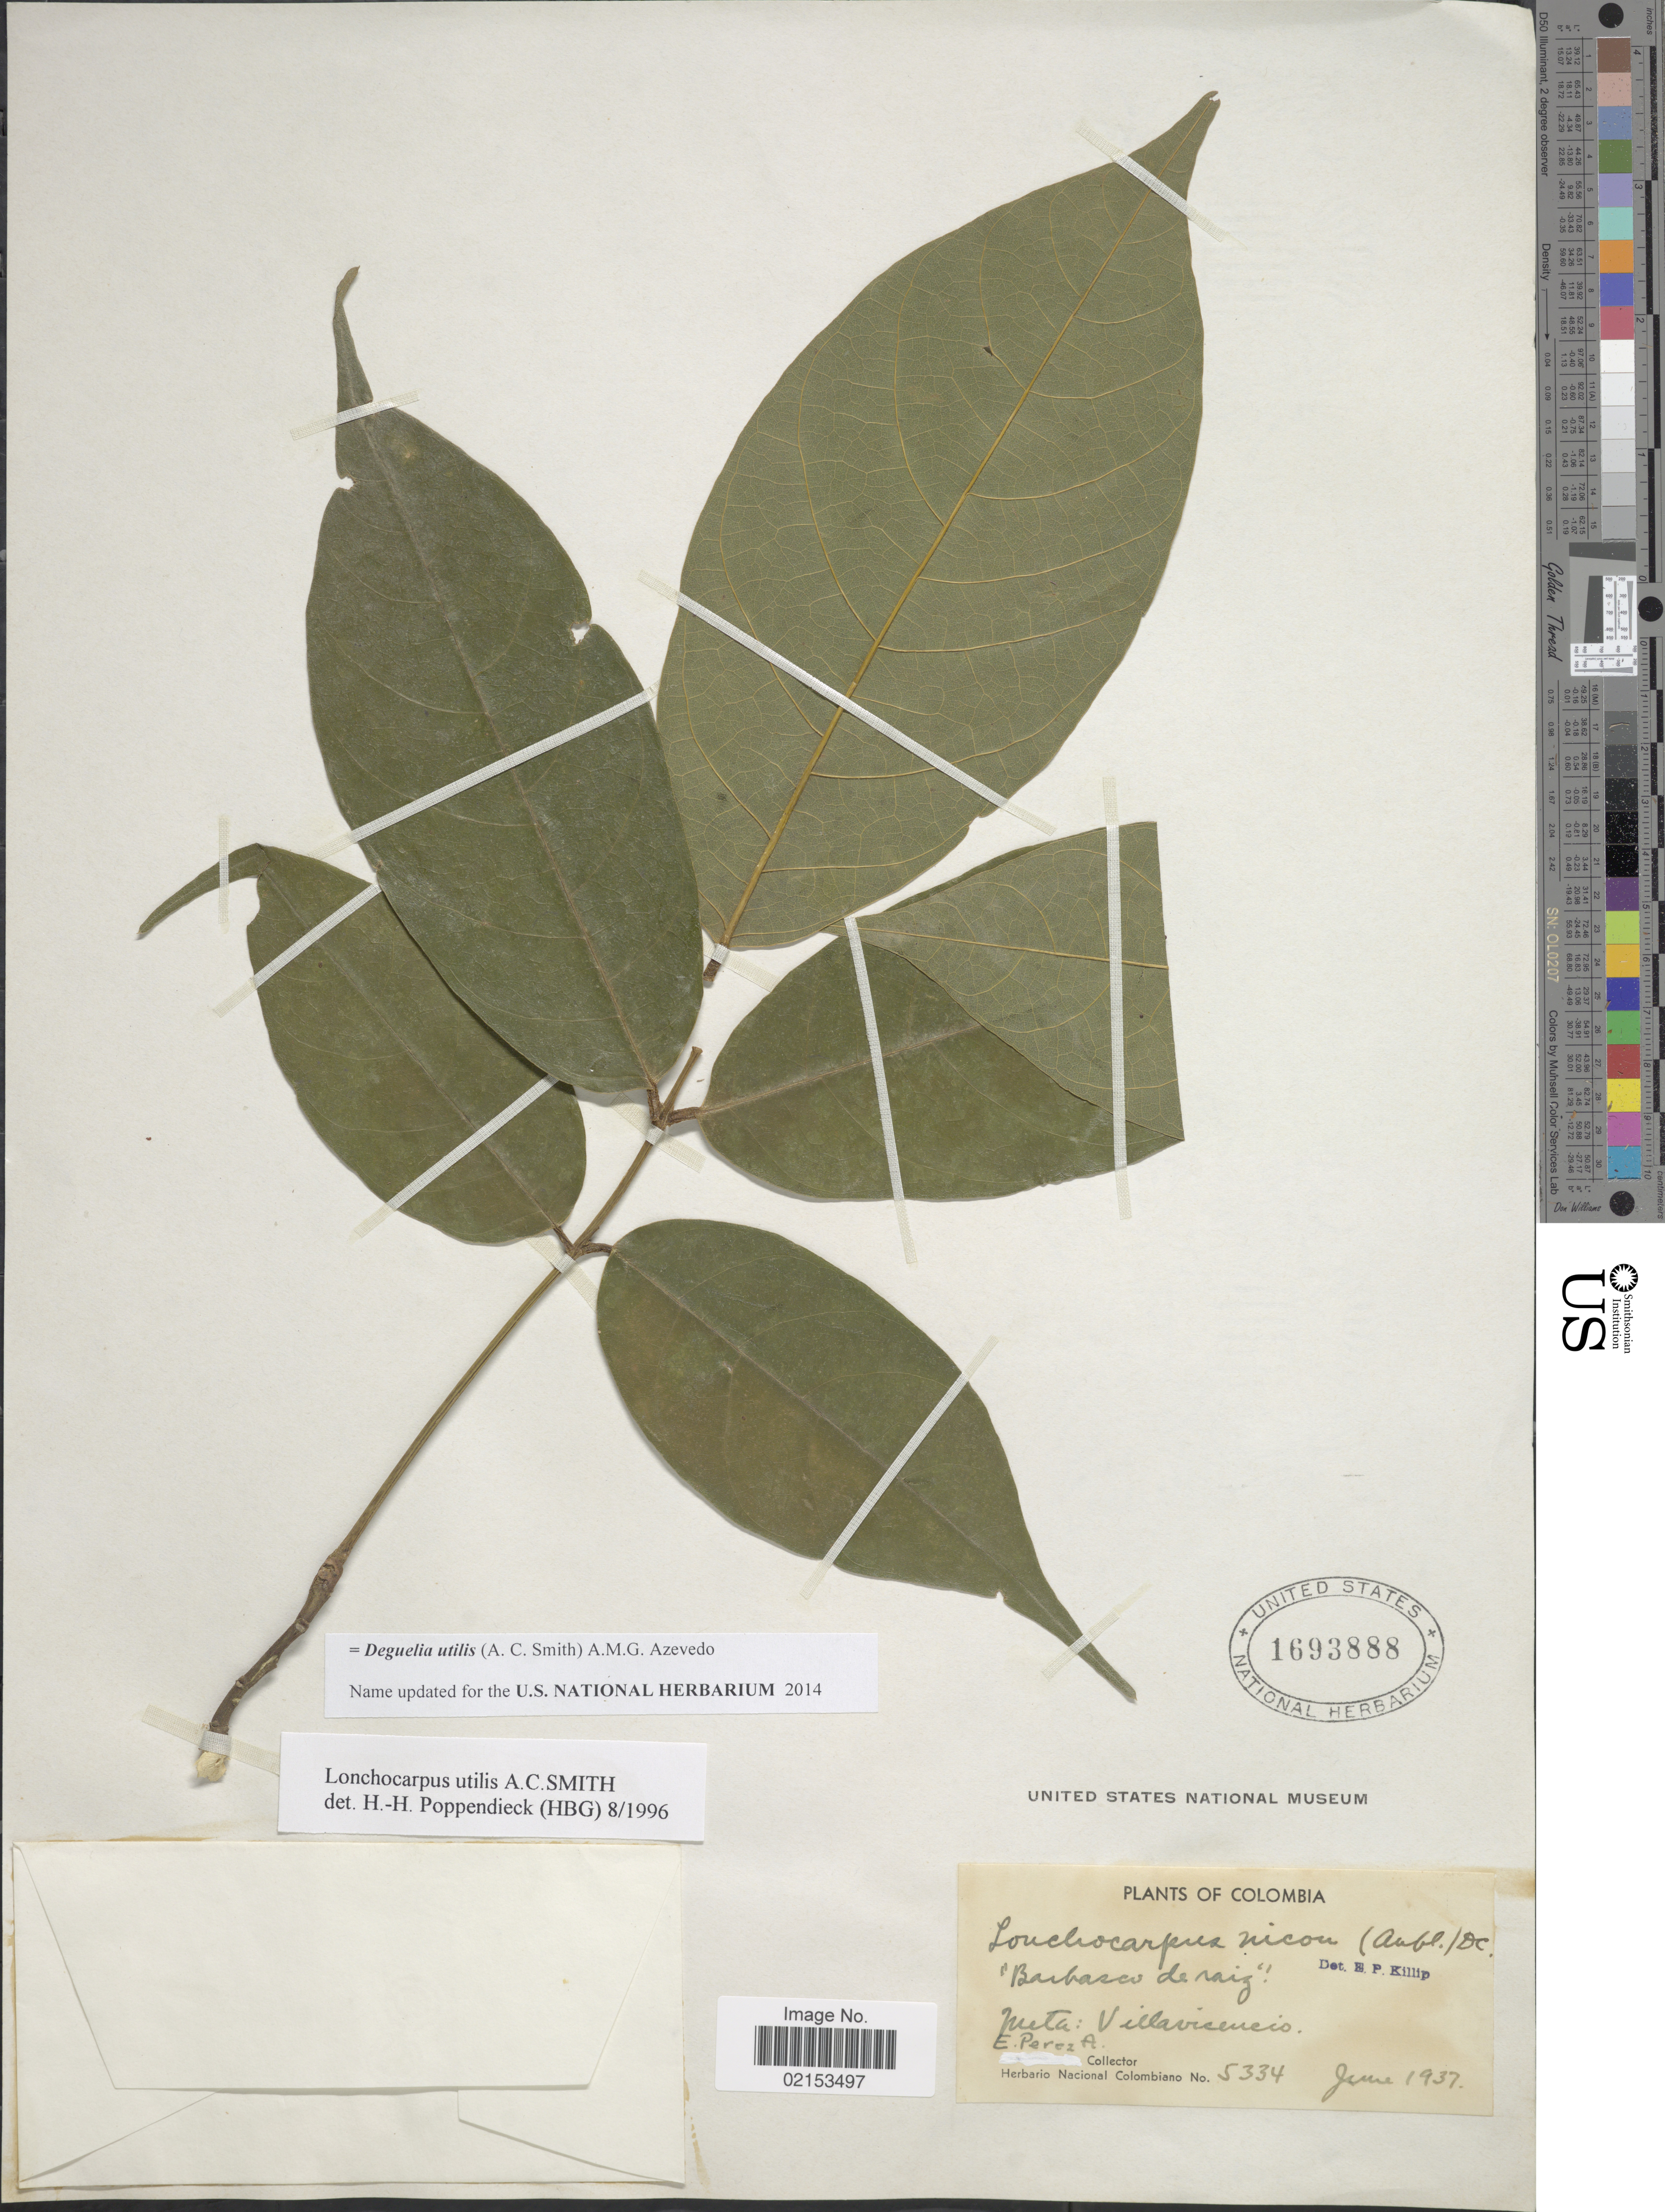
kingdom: Plantae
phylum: Tracheophyta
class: Magnoliopsida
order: Fabales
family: Fabaceae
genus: Deguelia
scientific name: Deguelia utilis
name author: (A.C. Sm.) A.M.G. Azevedo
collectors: E. Pérez Arbeláez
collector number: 5334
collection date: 1937-06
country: Colombia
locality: Meta: Villavicensio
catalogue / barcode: US 1693888